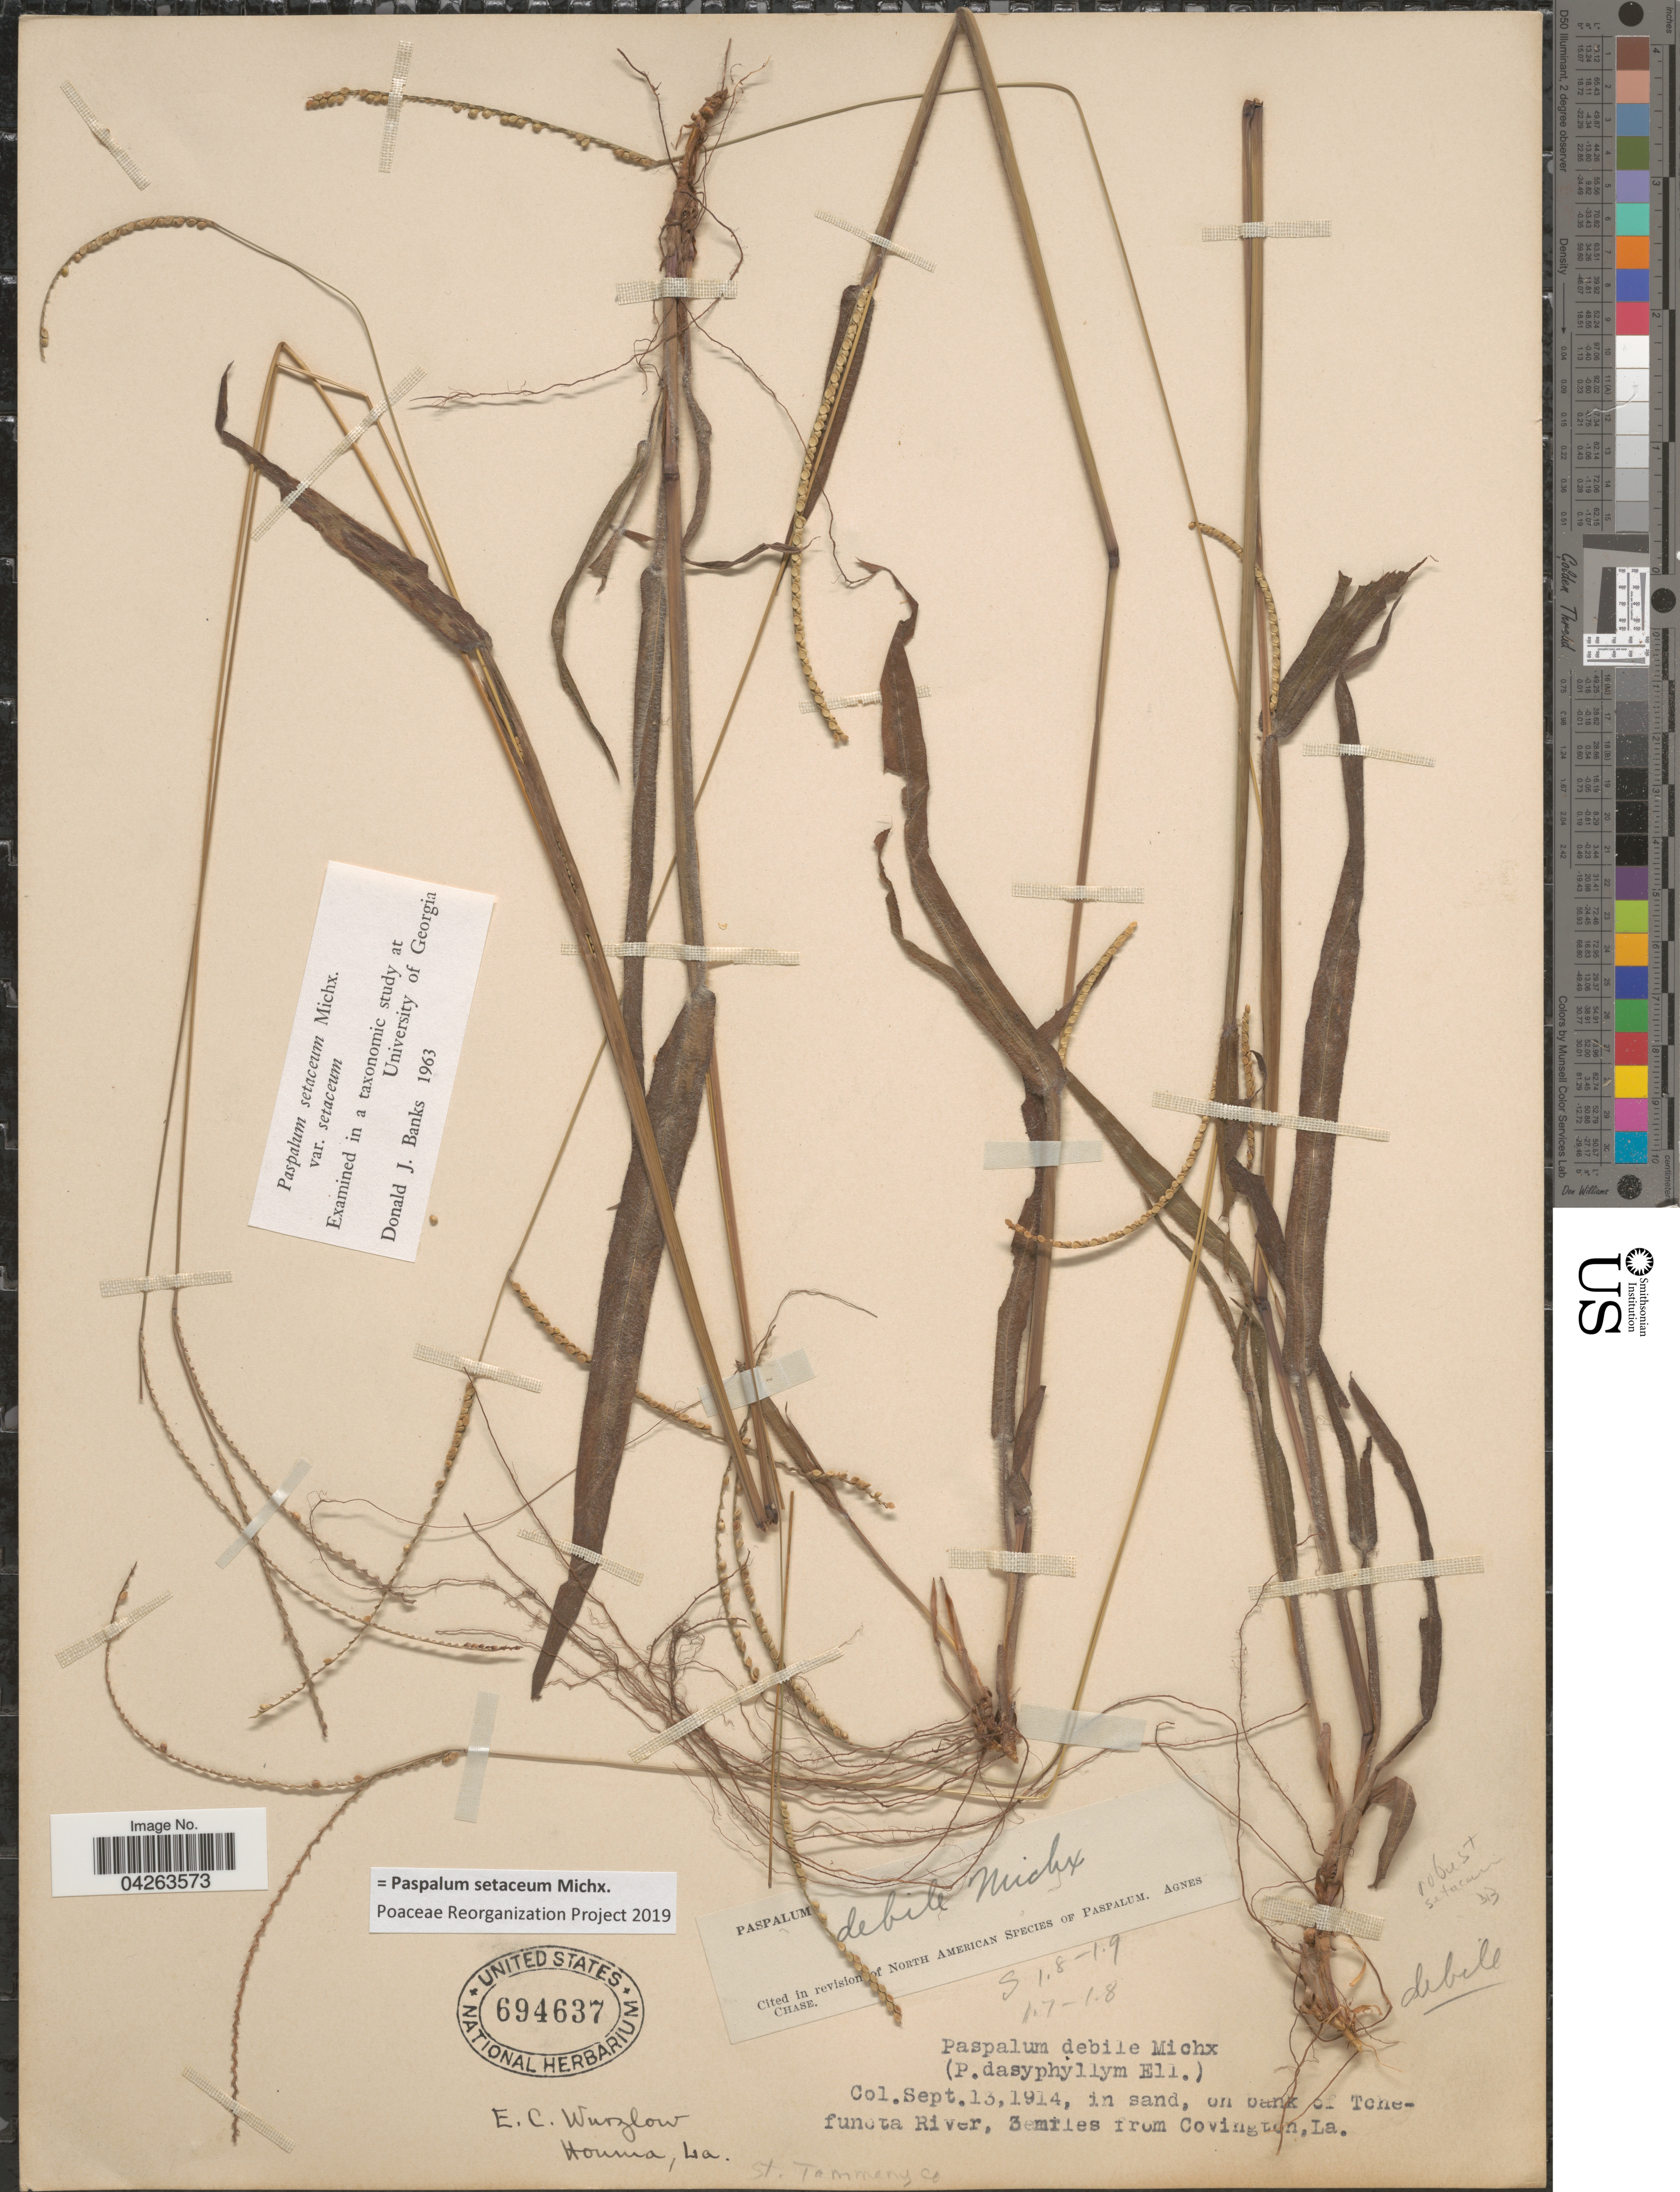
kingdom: Plantae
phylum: Tracheophyta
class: Liliopsida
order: Poales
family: Poaceae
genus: Paspalum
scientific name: Paspalum setaceum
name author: Michx.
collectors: E. Wurzlow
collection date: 1914-09-13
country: United States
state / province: Louisiana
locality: On bank of Tchefuncta River, 3 miles from Covington. St. Tammany Co.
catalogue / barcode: US 694637